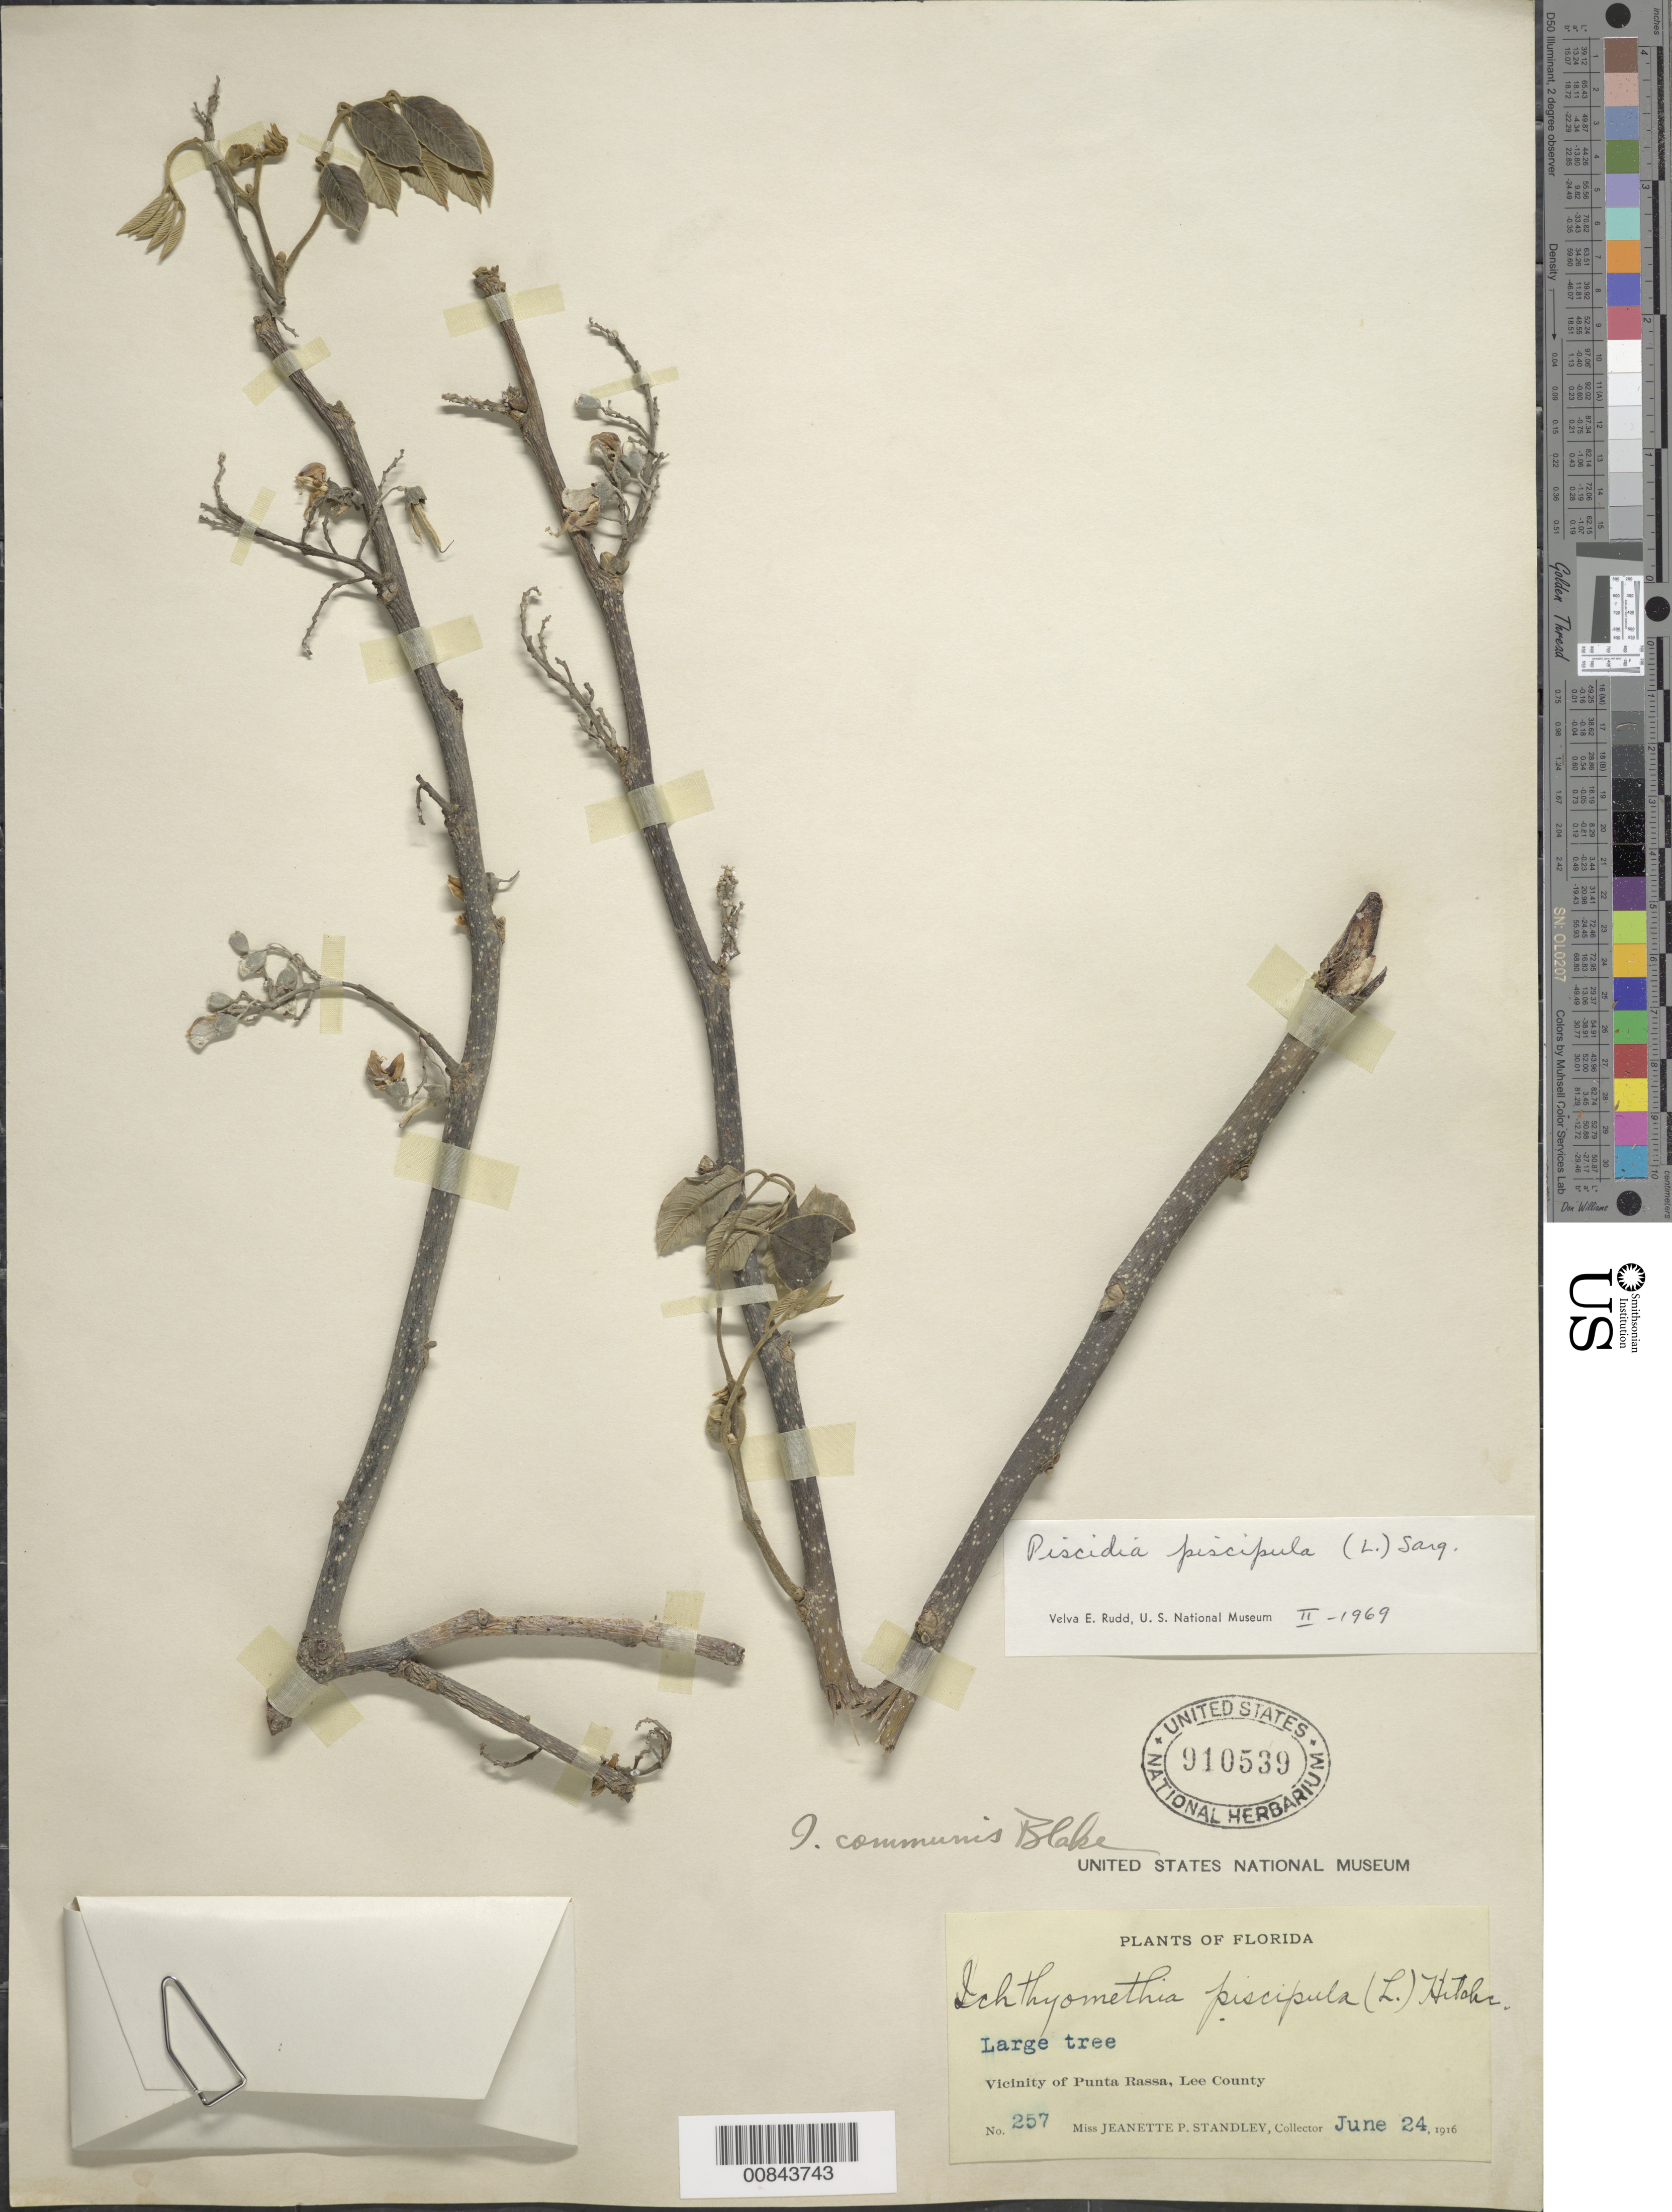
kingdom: Plantae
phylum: Tracheophyta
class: Magnoliopsida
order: Fabales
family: Fabaceae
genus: Piscidia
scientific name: Piscidia piscipula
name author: (L.) Sarg.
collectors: J. P. Standley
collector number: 257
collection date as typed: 24 Jun 1916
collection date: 1916-06-24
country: United States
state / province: Florida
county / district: Lee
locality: Marco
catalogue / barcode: US 910539